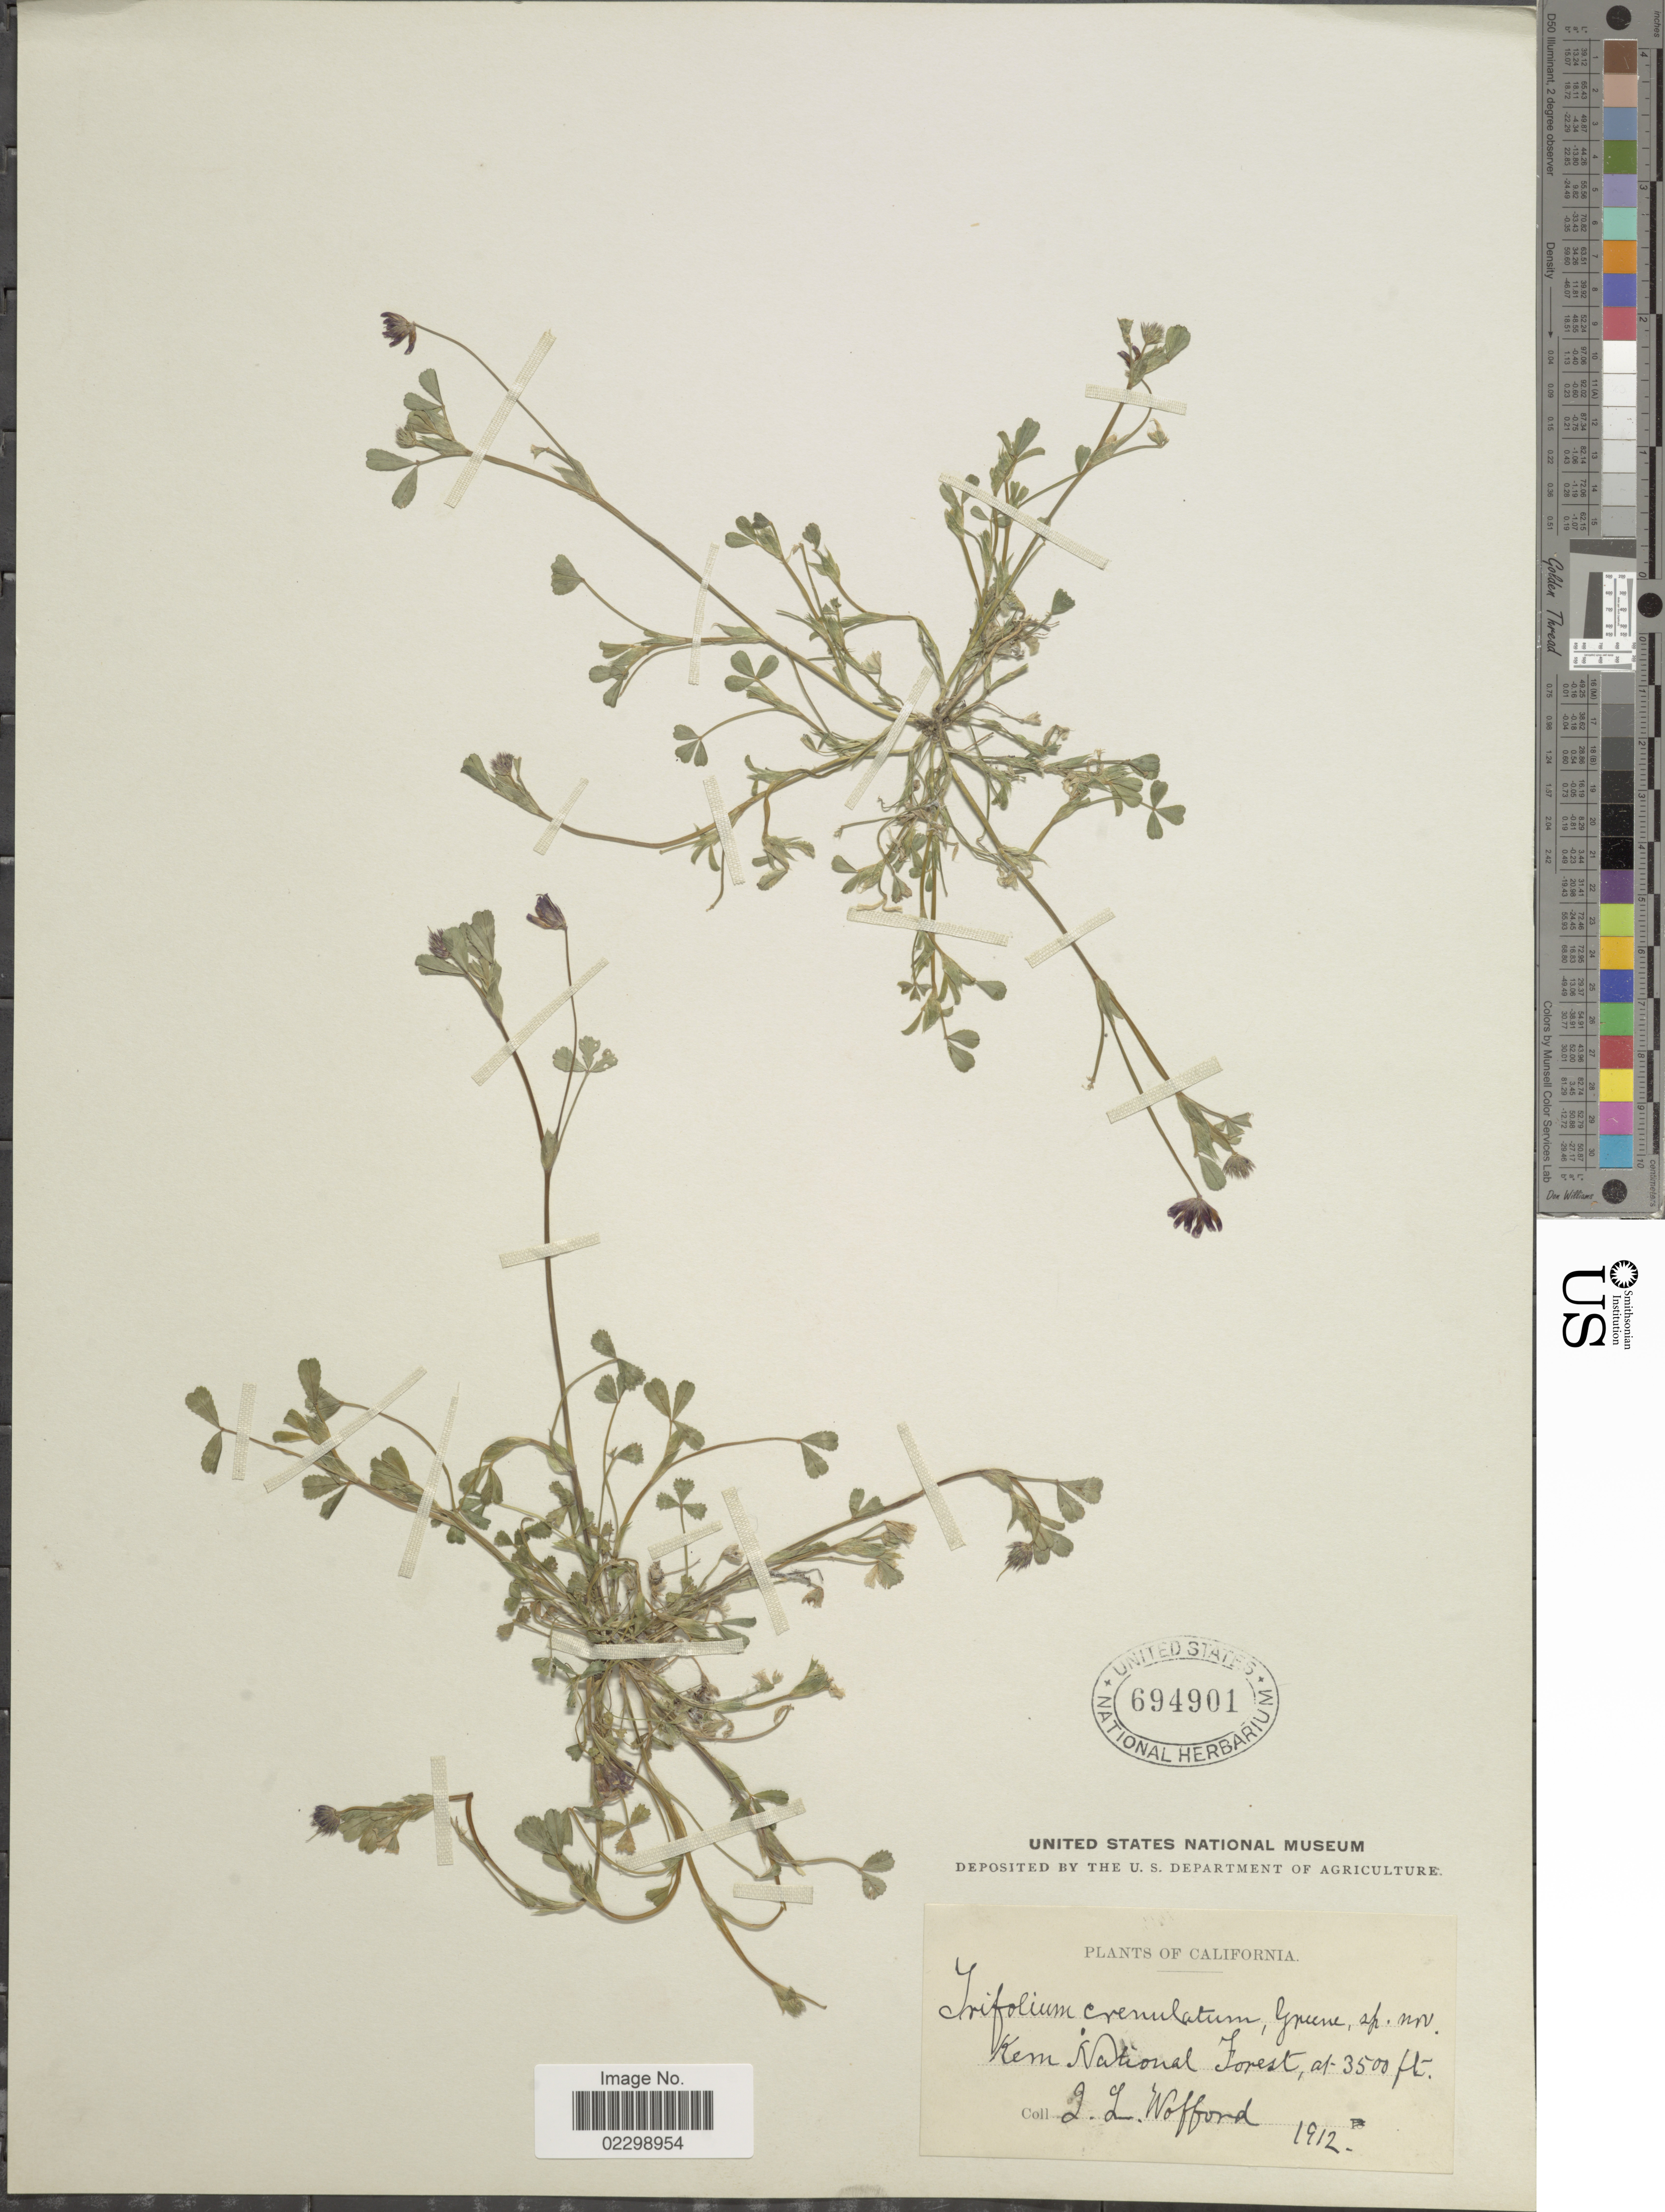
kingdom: Plantae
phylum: Tracheophyta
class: Magnoliopsida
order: Fabales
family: Fabaceae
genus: Trifolium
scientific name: Trifolium strictum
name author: L.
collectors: I. Wofford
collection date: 1912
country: United States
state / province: California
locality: Kem National Forest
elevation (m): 1067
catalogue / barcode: US 694901